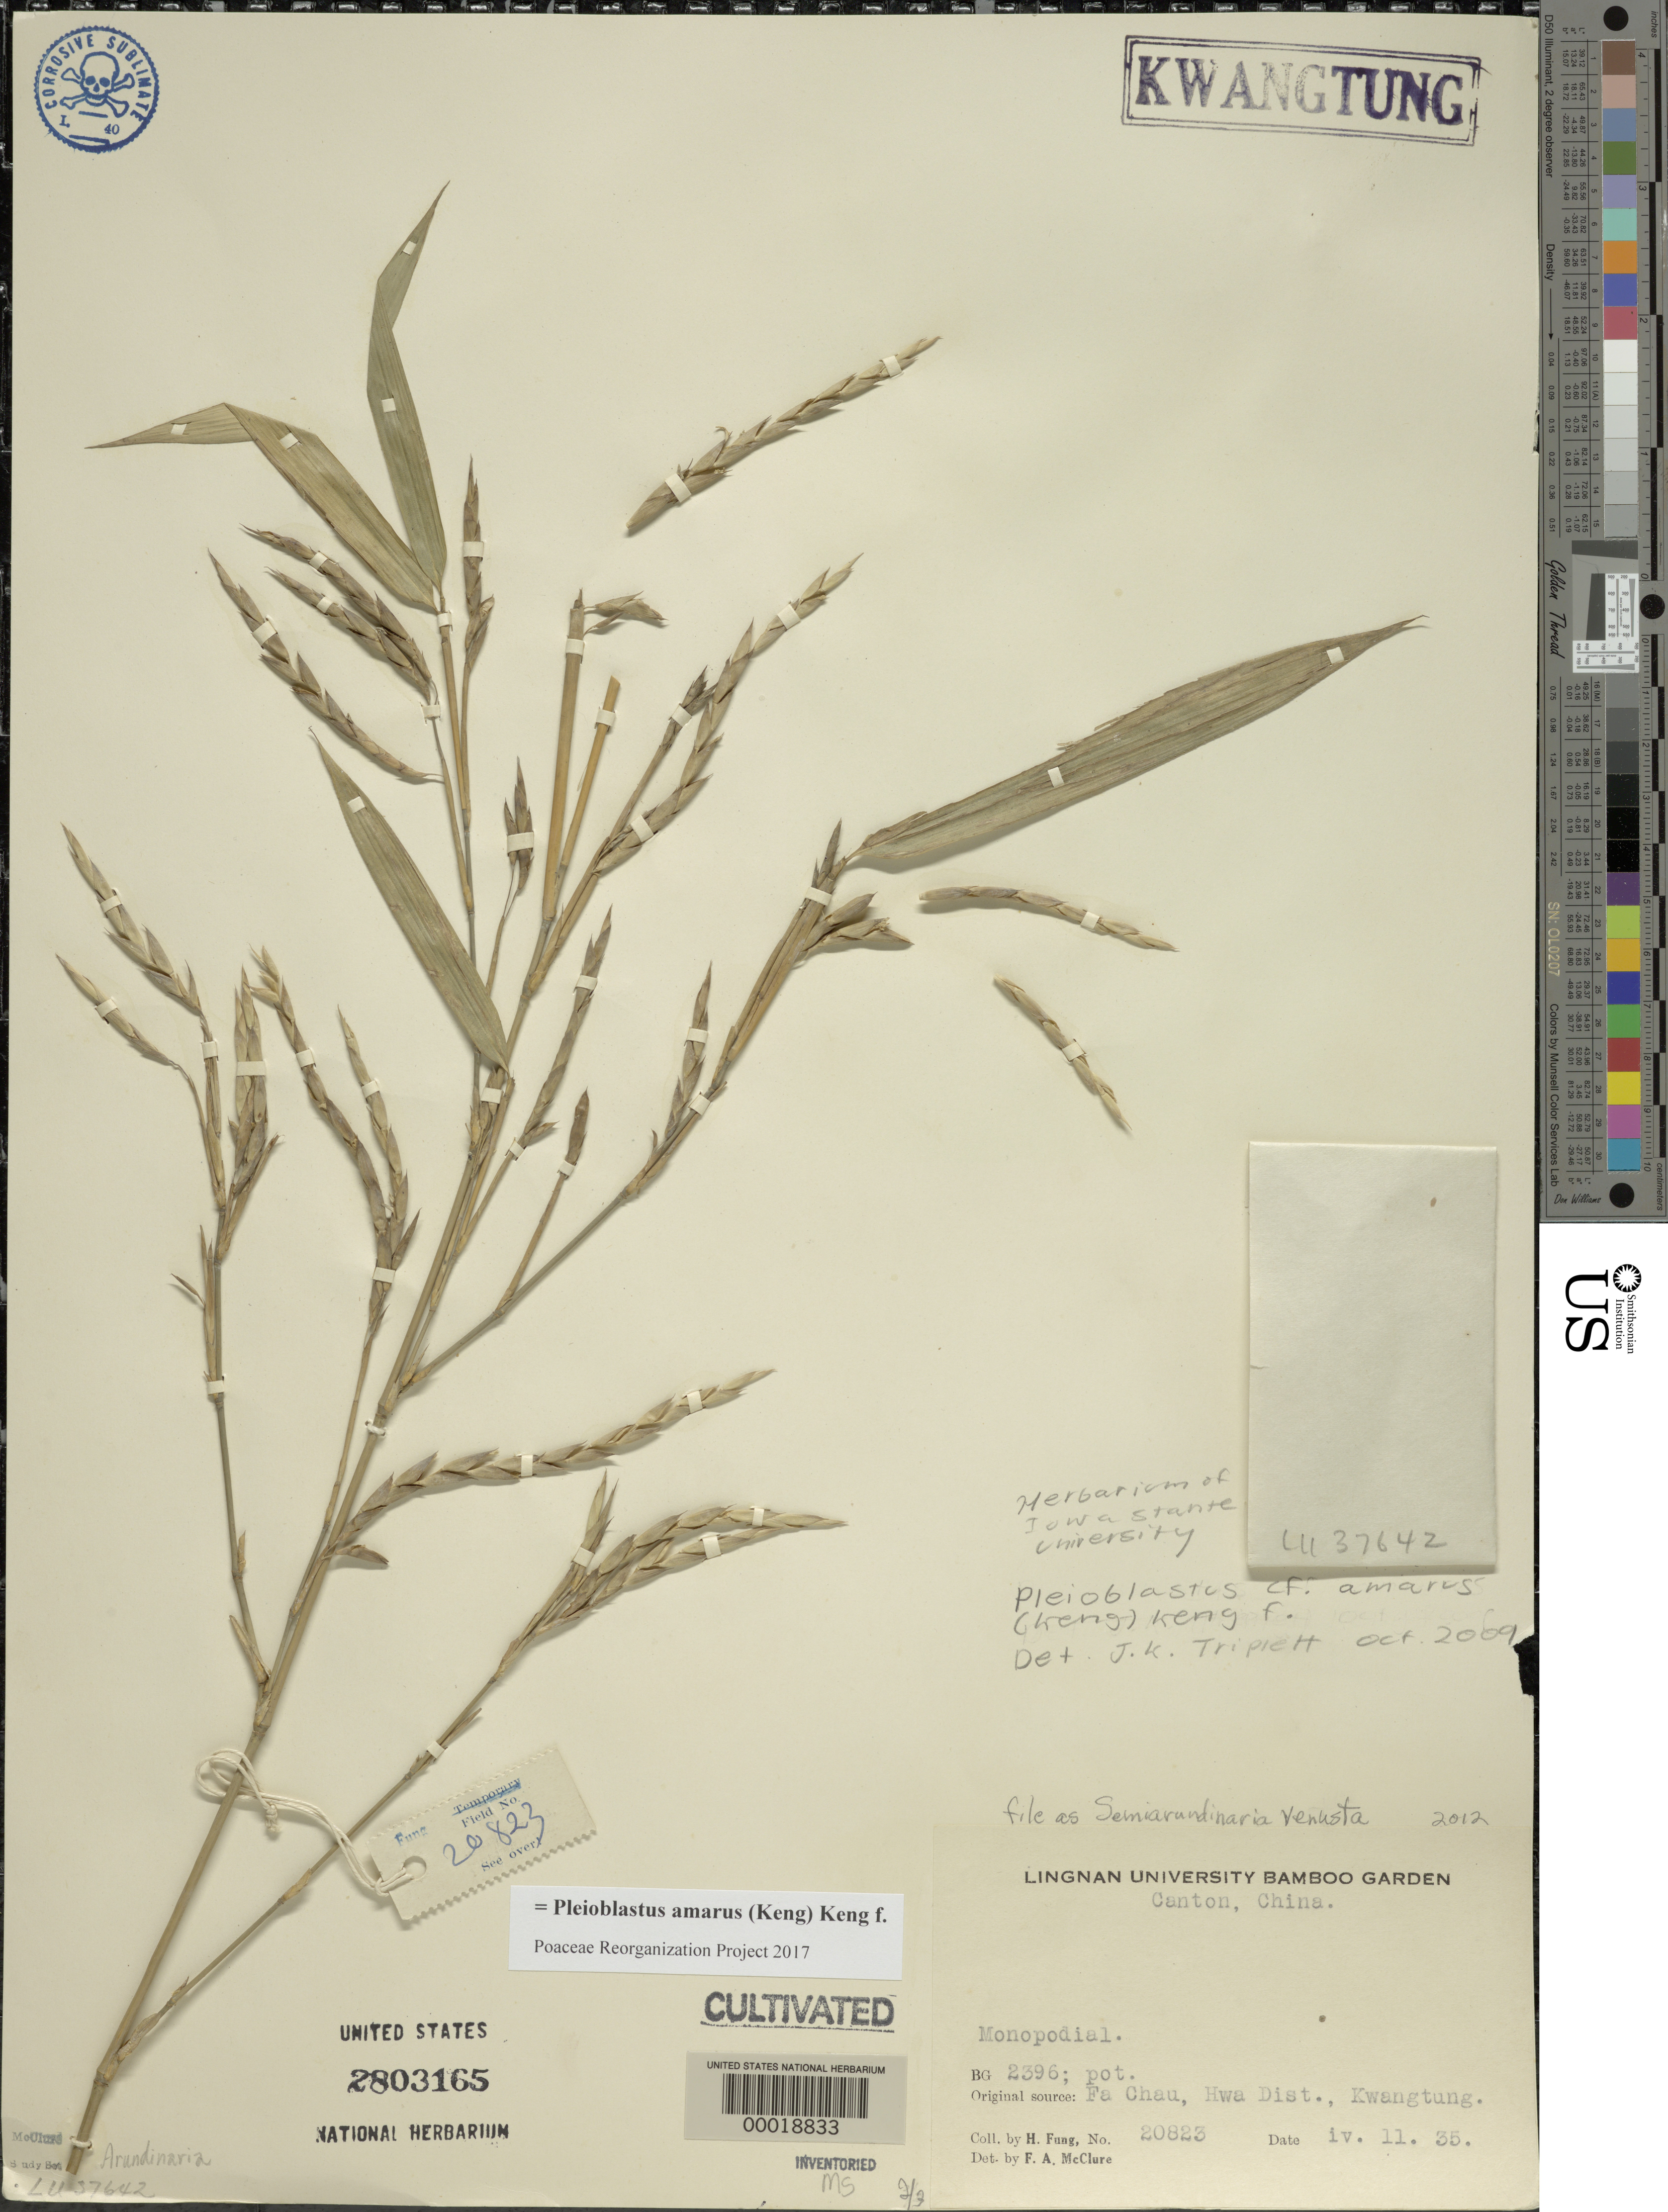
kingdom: Plantae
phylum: Tracheophyta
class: Liliopsida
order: Poales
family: Poaceae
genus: Pleioblastus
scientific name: Pleioblastus amarus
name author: (Keng) Keng f.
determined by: Triplett, J. K.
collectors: H. L. Fung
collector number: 20823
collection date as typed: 11 Apr 1935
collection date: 1935-04-11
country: China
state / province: Guangdong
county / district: Hwa-Hsien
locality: Original collection from Fa Chau, grown in Lingnan University Bamboo Garden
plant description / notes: B.G. 2396 pot #; Original source: Fa Chau Hwa Dist., Kwangtung, China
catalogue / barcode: US 2803165